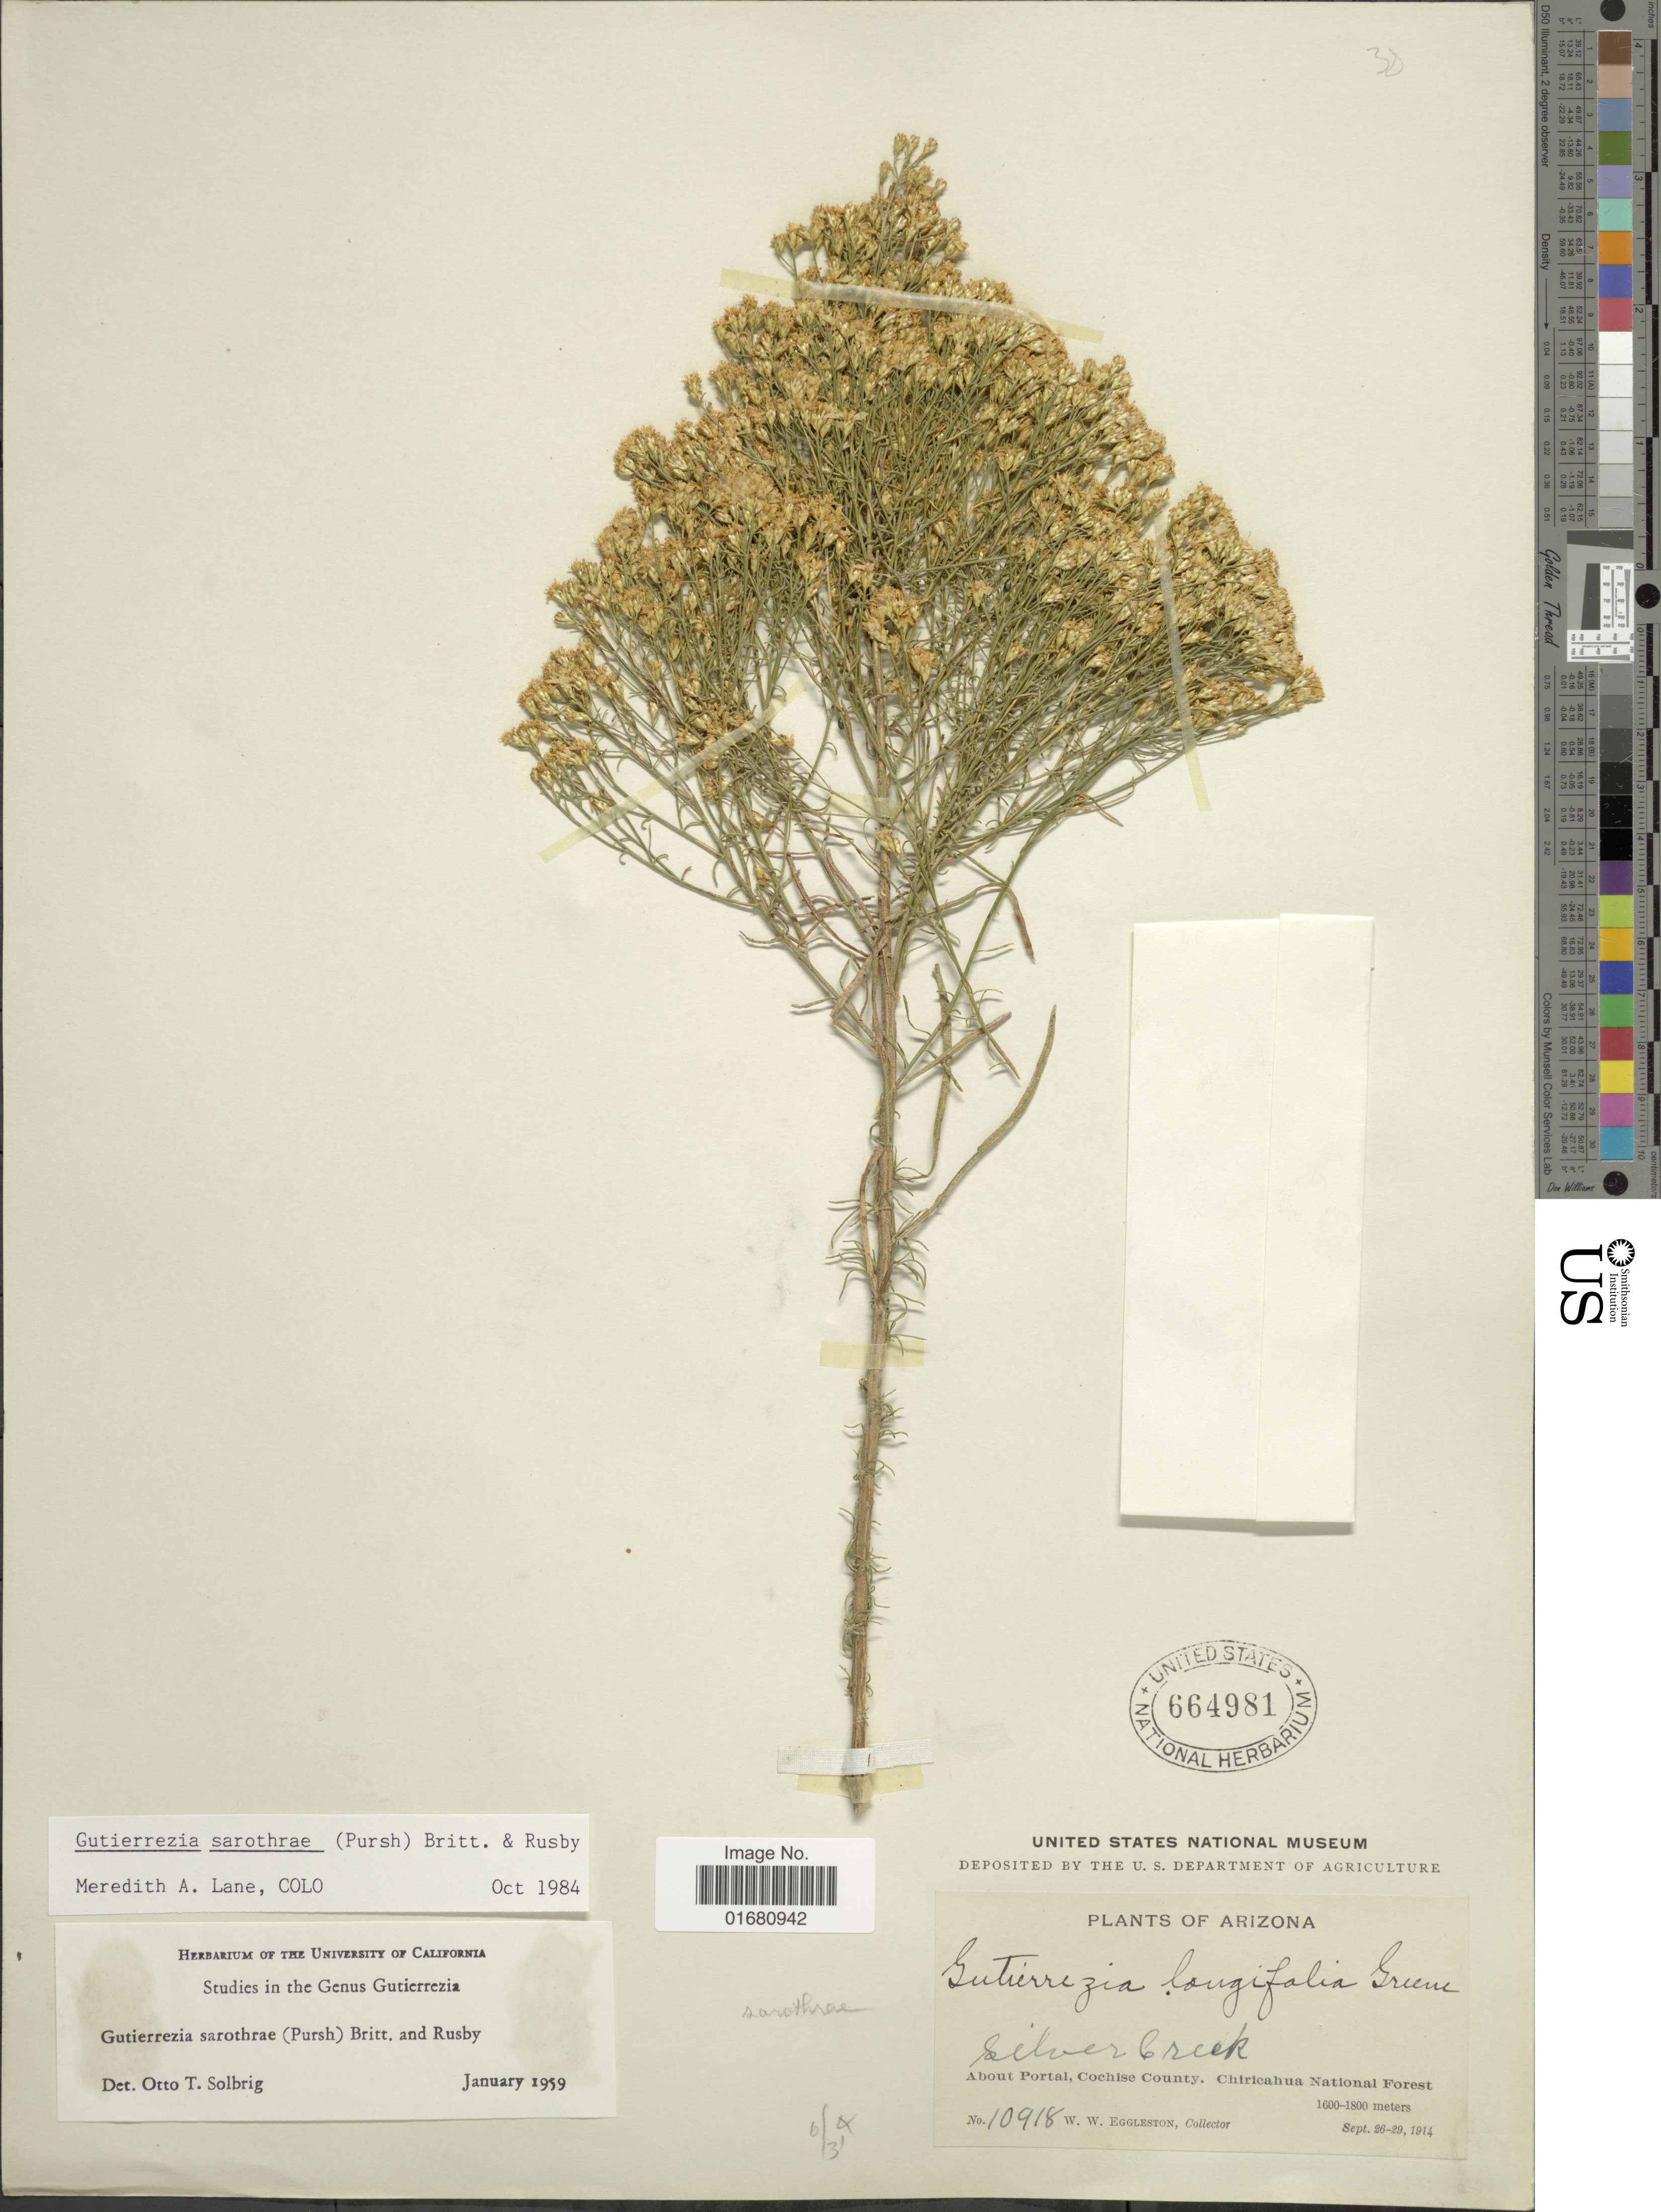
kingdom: Plantae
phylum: Tracheophyta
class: Magnoliopsida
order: Asterales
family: Asteraceae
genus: Gutierrezia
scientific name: Gutierrezia sarothrae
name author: (Pursh) Britton & Rusby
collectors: W. W. Eggleston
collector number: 10918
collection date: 1914-09-26/1914-09-29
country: United States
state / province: Arizona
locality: Silver Creek, About Portal, Cochise County, Chiricahua National Forest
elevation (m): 1600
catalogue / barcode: US 664981